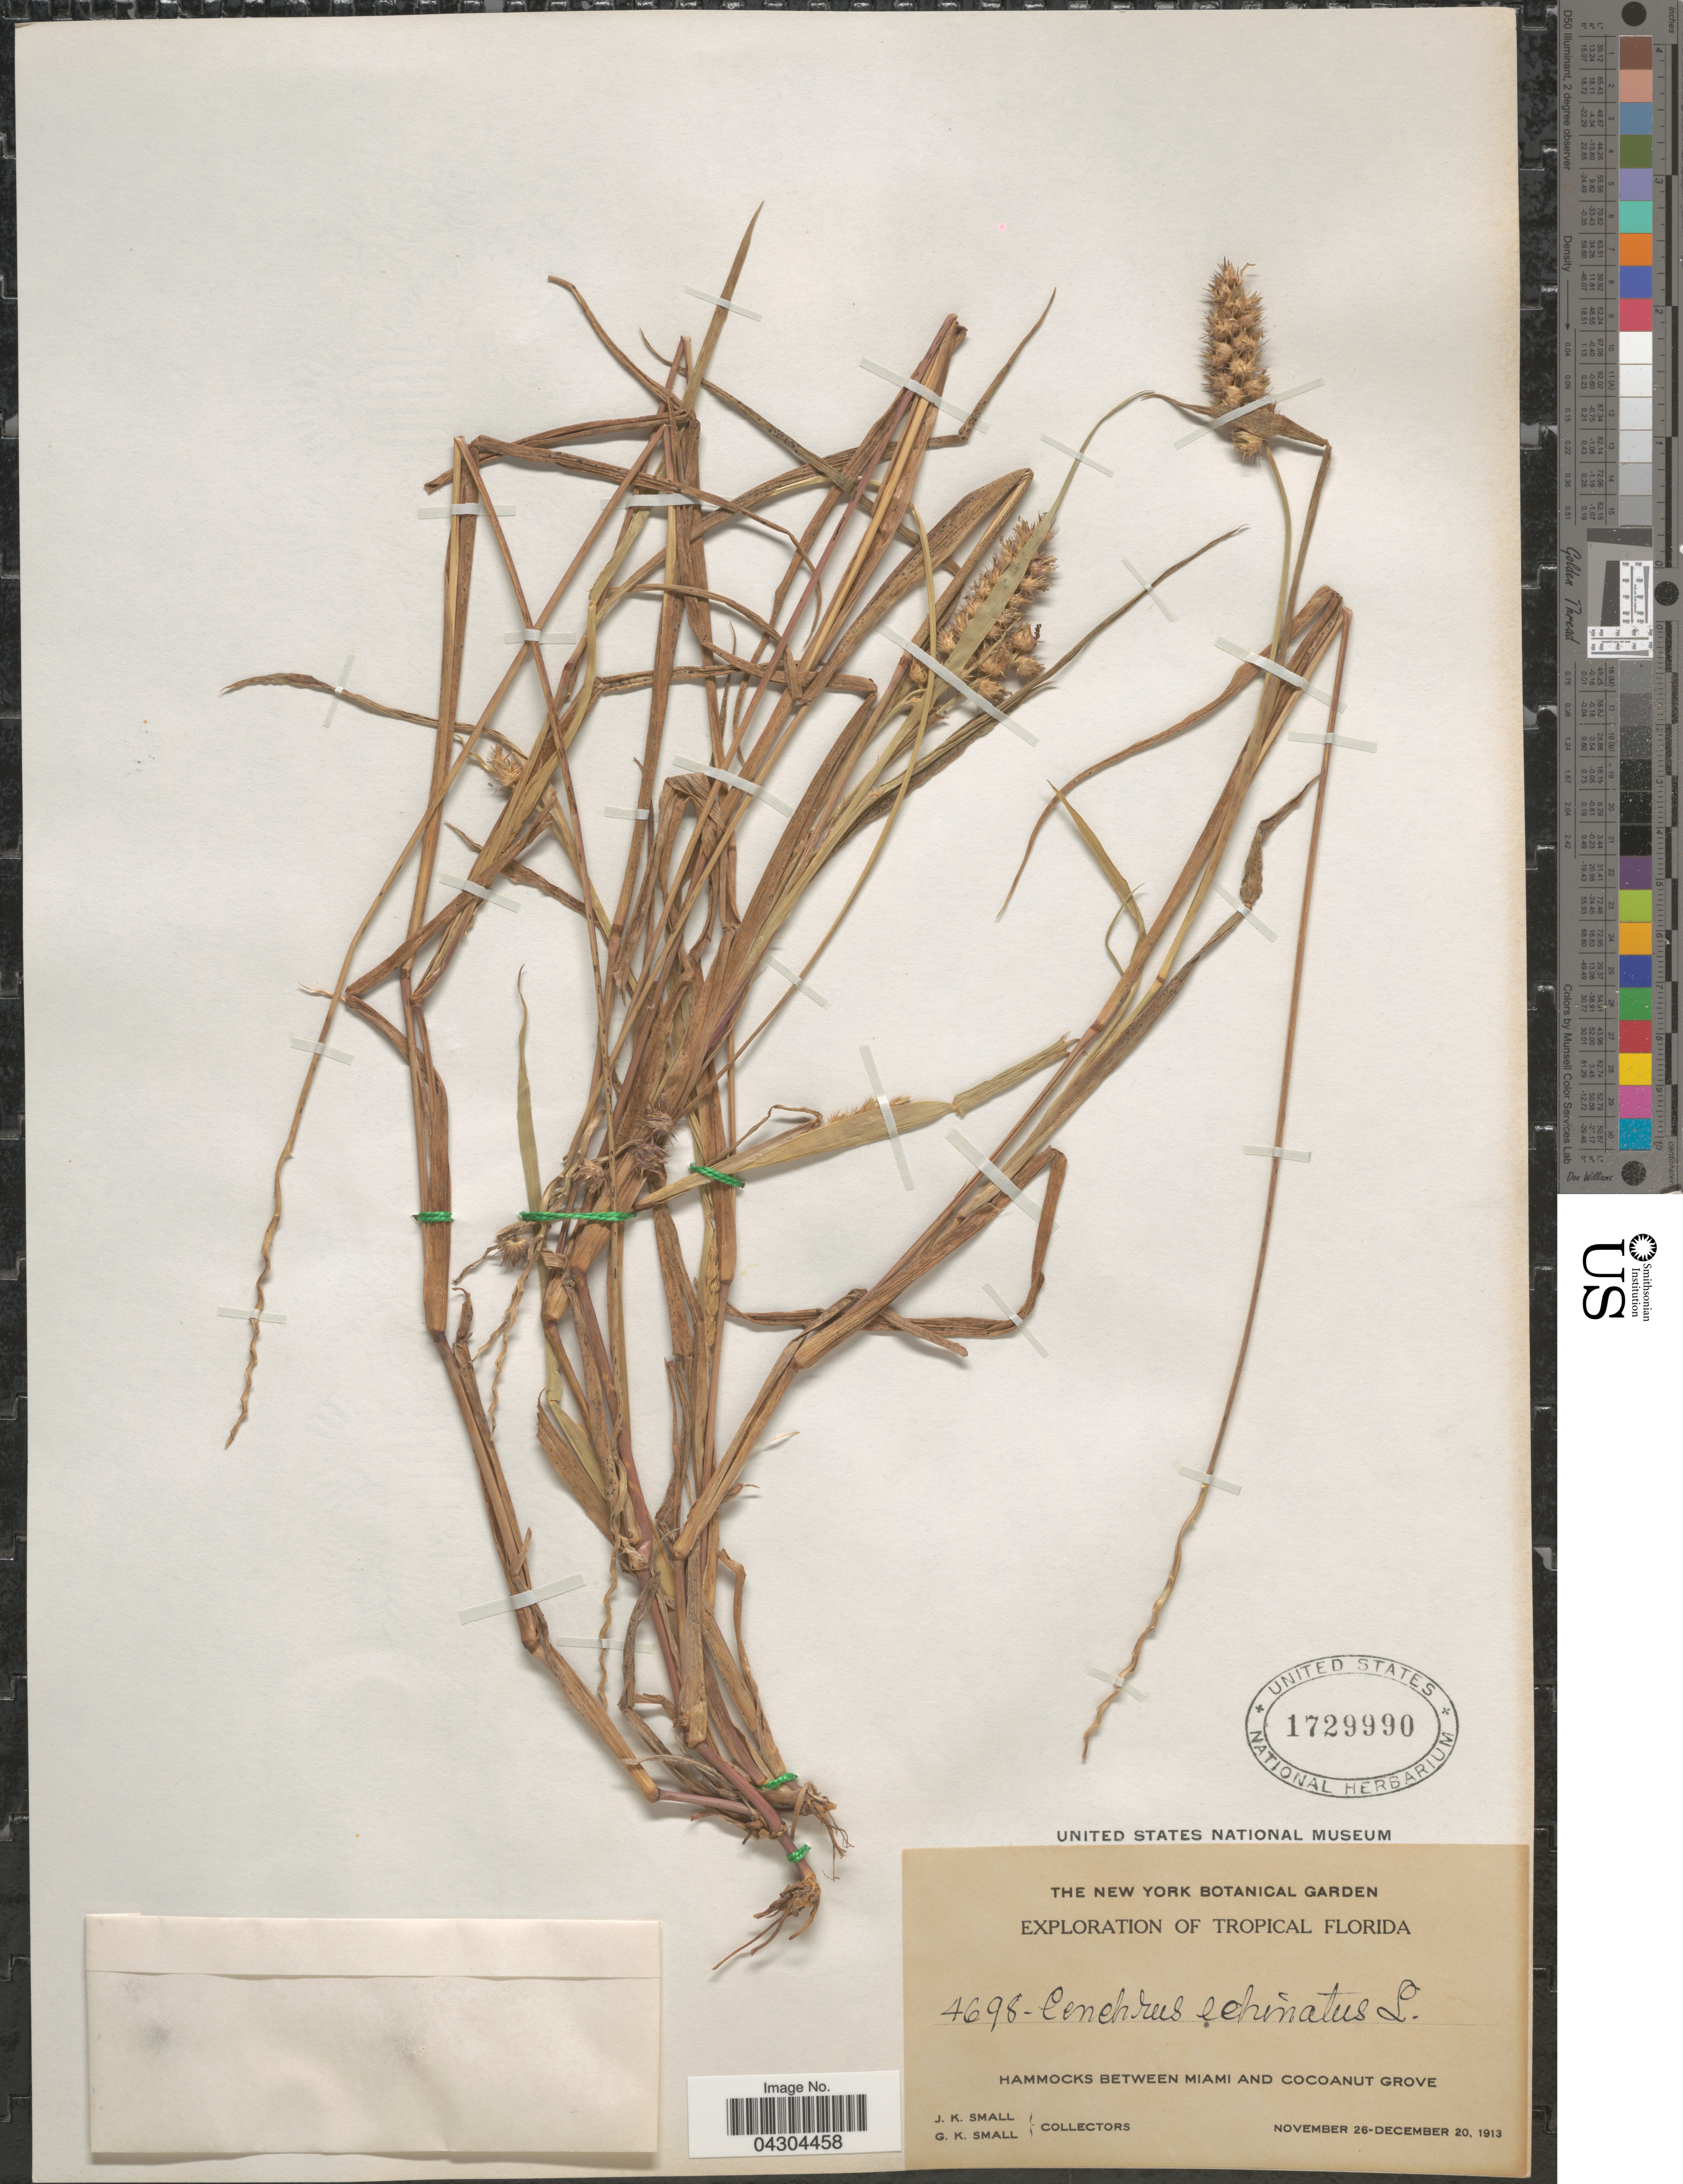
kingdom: Plantae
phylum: Tracheophyta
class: Liliopsida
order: Poales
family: Poaceae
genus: Cenchrus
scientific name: Cenchrus echinatus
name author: L.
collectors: J. K. Small & G. K. Small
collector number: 4698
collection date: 1913-11-26/1913-12-20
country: United States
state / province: Florida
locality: Exploration of Tropical Florida. Hammocks between Miami and Cocoanut Grove.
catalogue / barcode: US 1729990